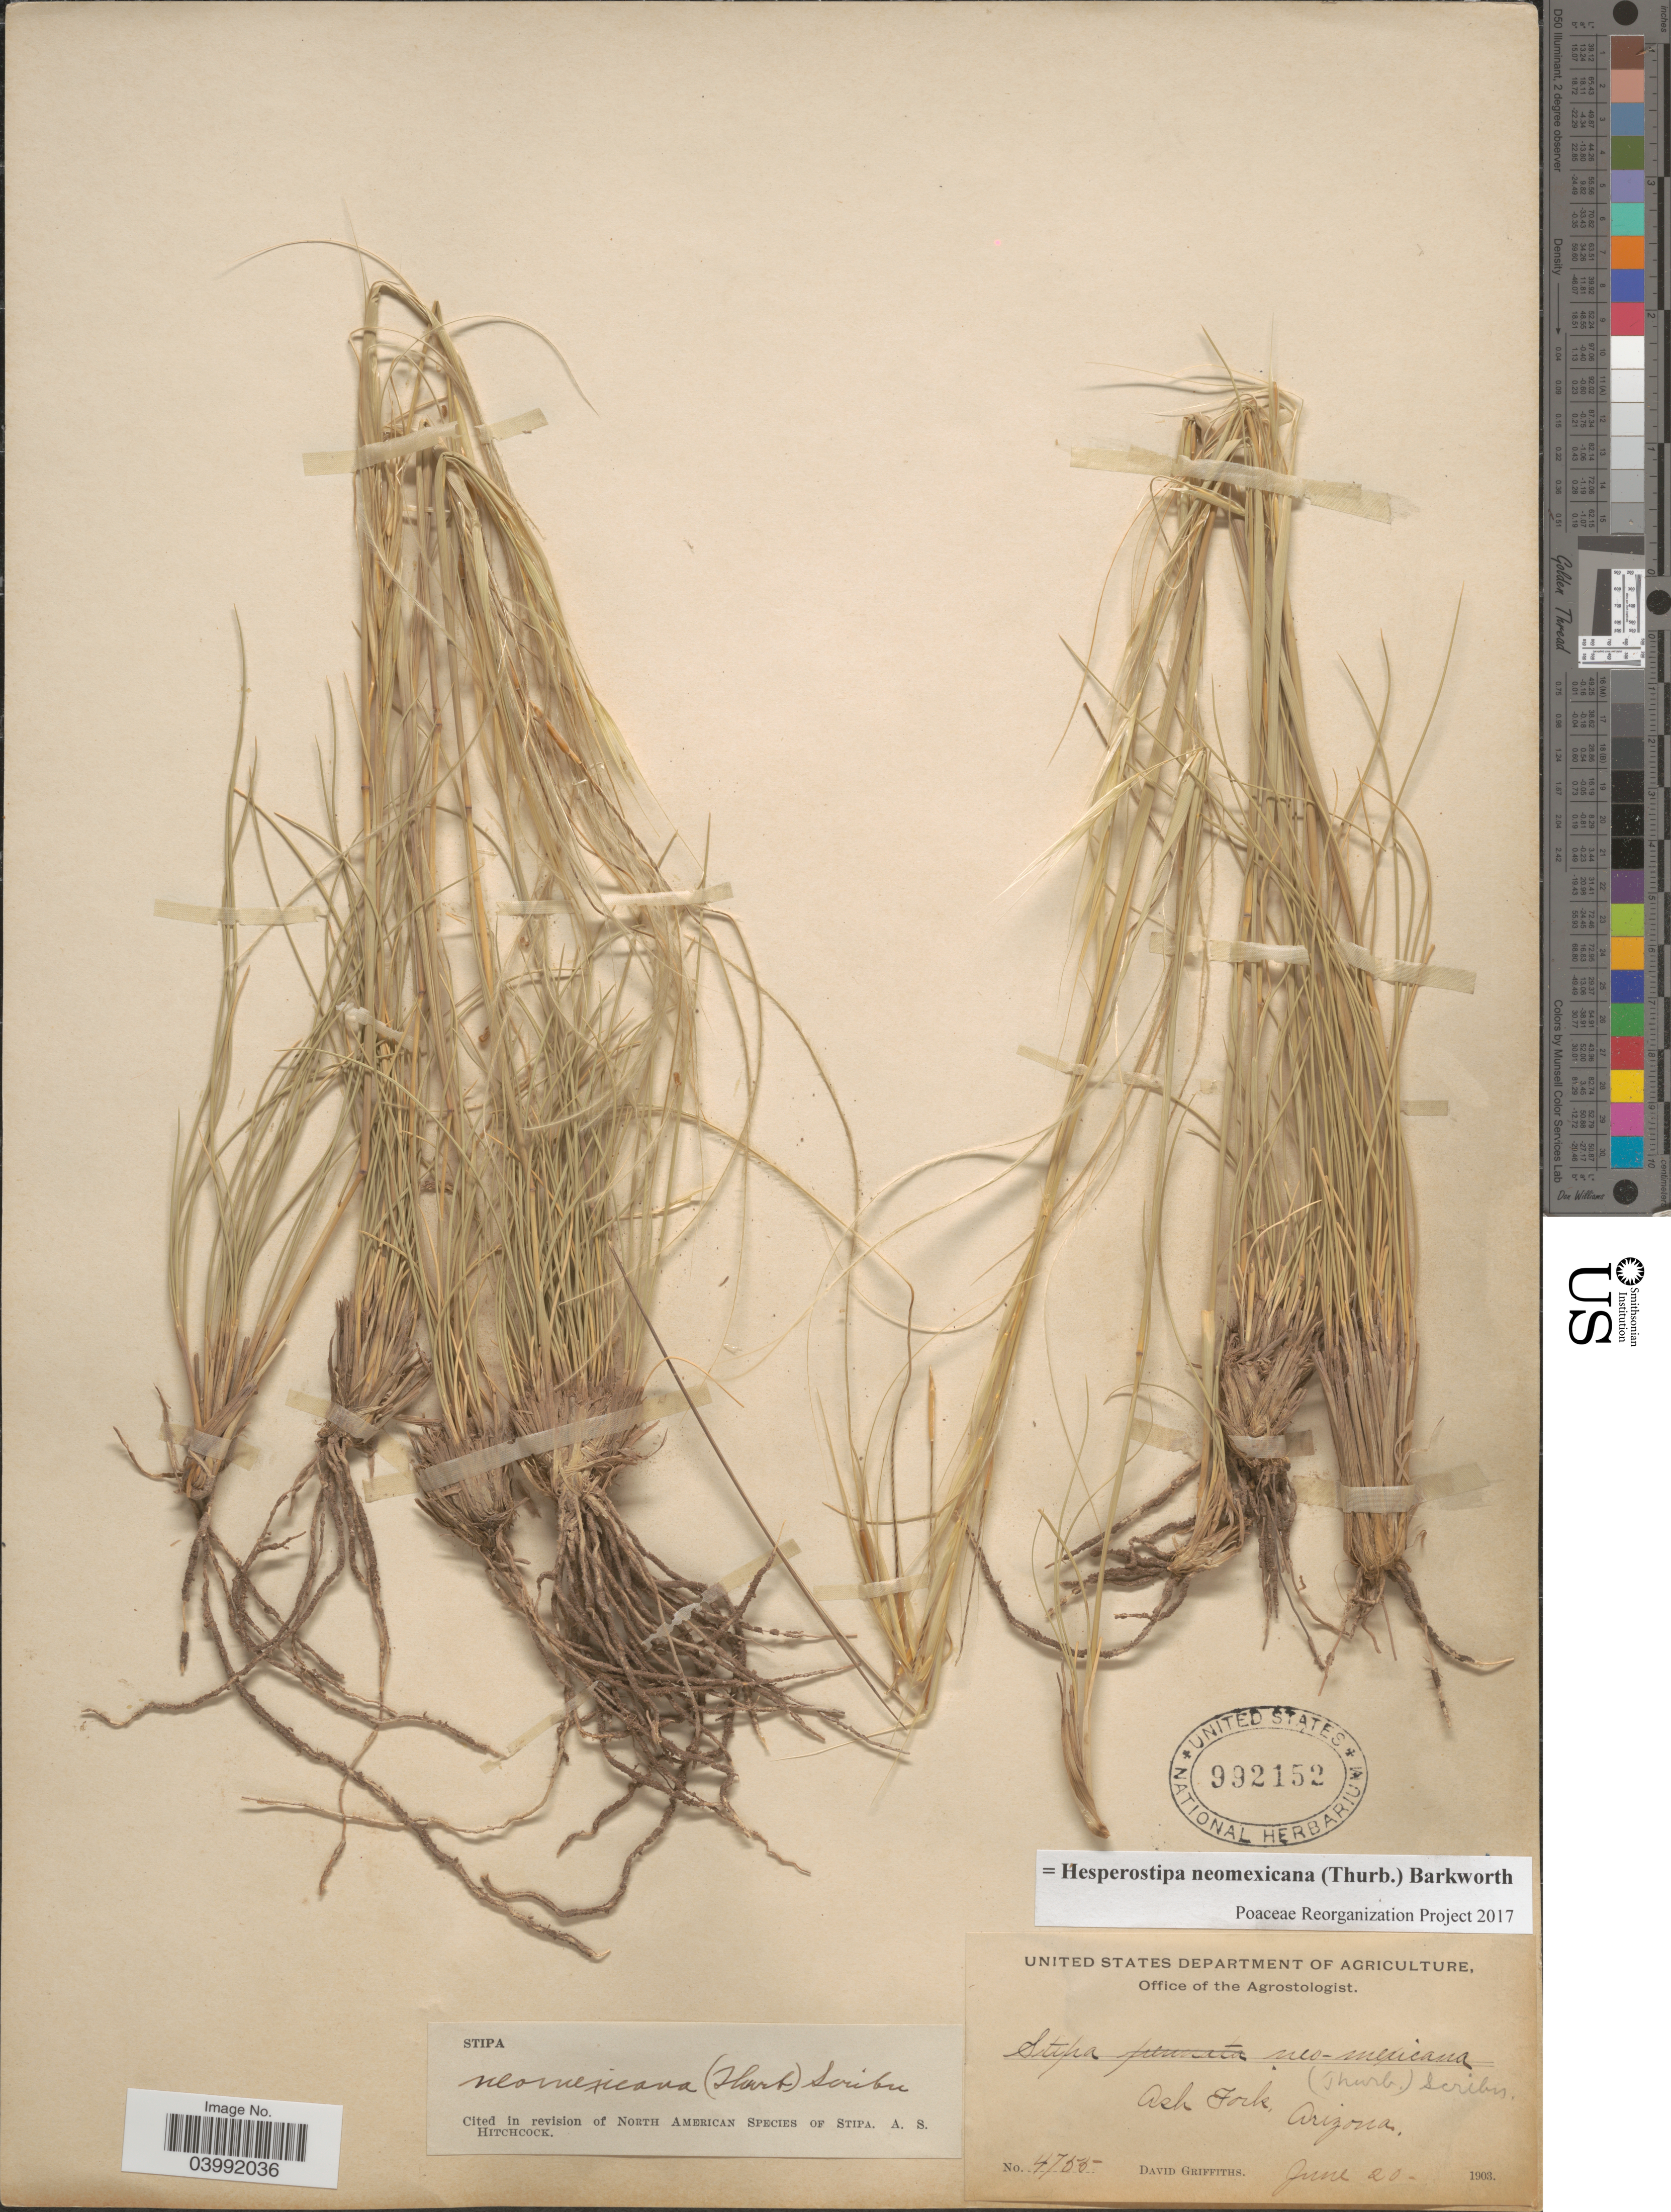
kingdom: Plantae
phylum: Tracheophyta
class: Liliopsida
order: Poales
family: Poaceae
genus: Hesperostipa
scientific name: Hesperostipa neomexicana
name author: (Thurb.) Barkworth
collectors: D. Griffiths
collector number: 4755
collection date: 1903-06-20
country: United States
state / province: Arizona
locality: Ash Fork.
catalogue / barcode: US 992152